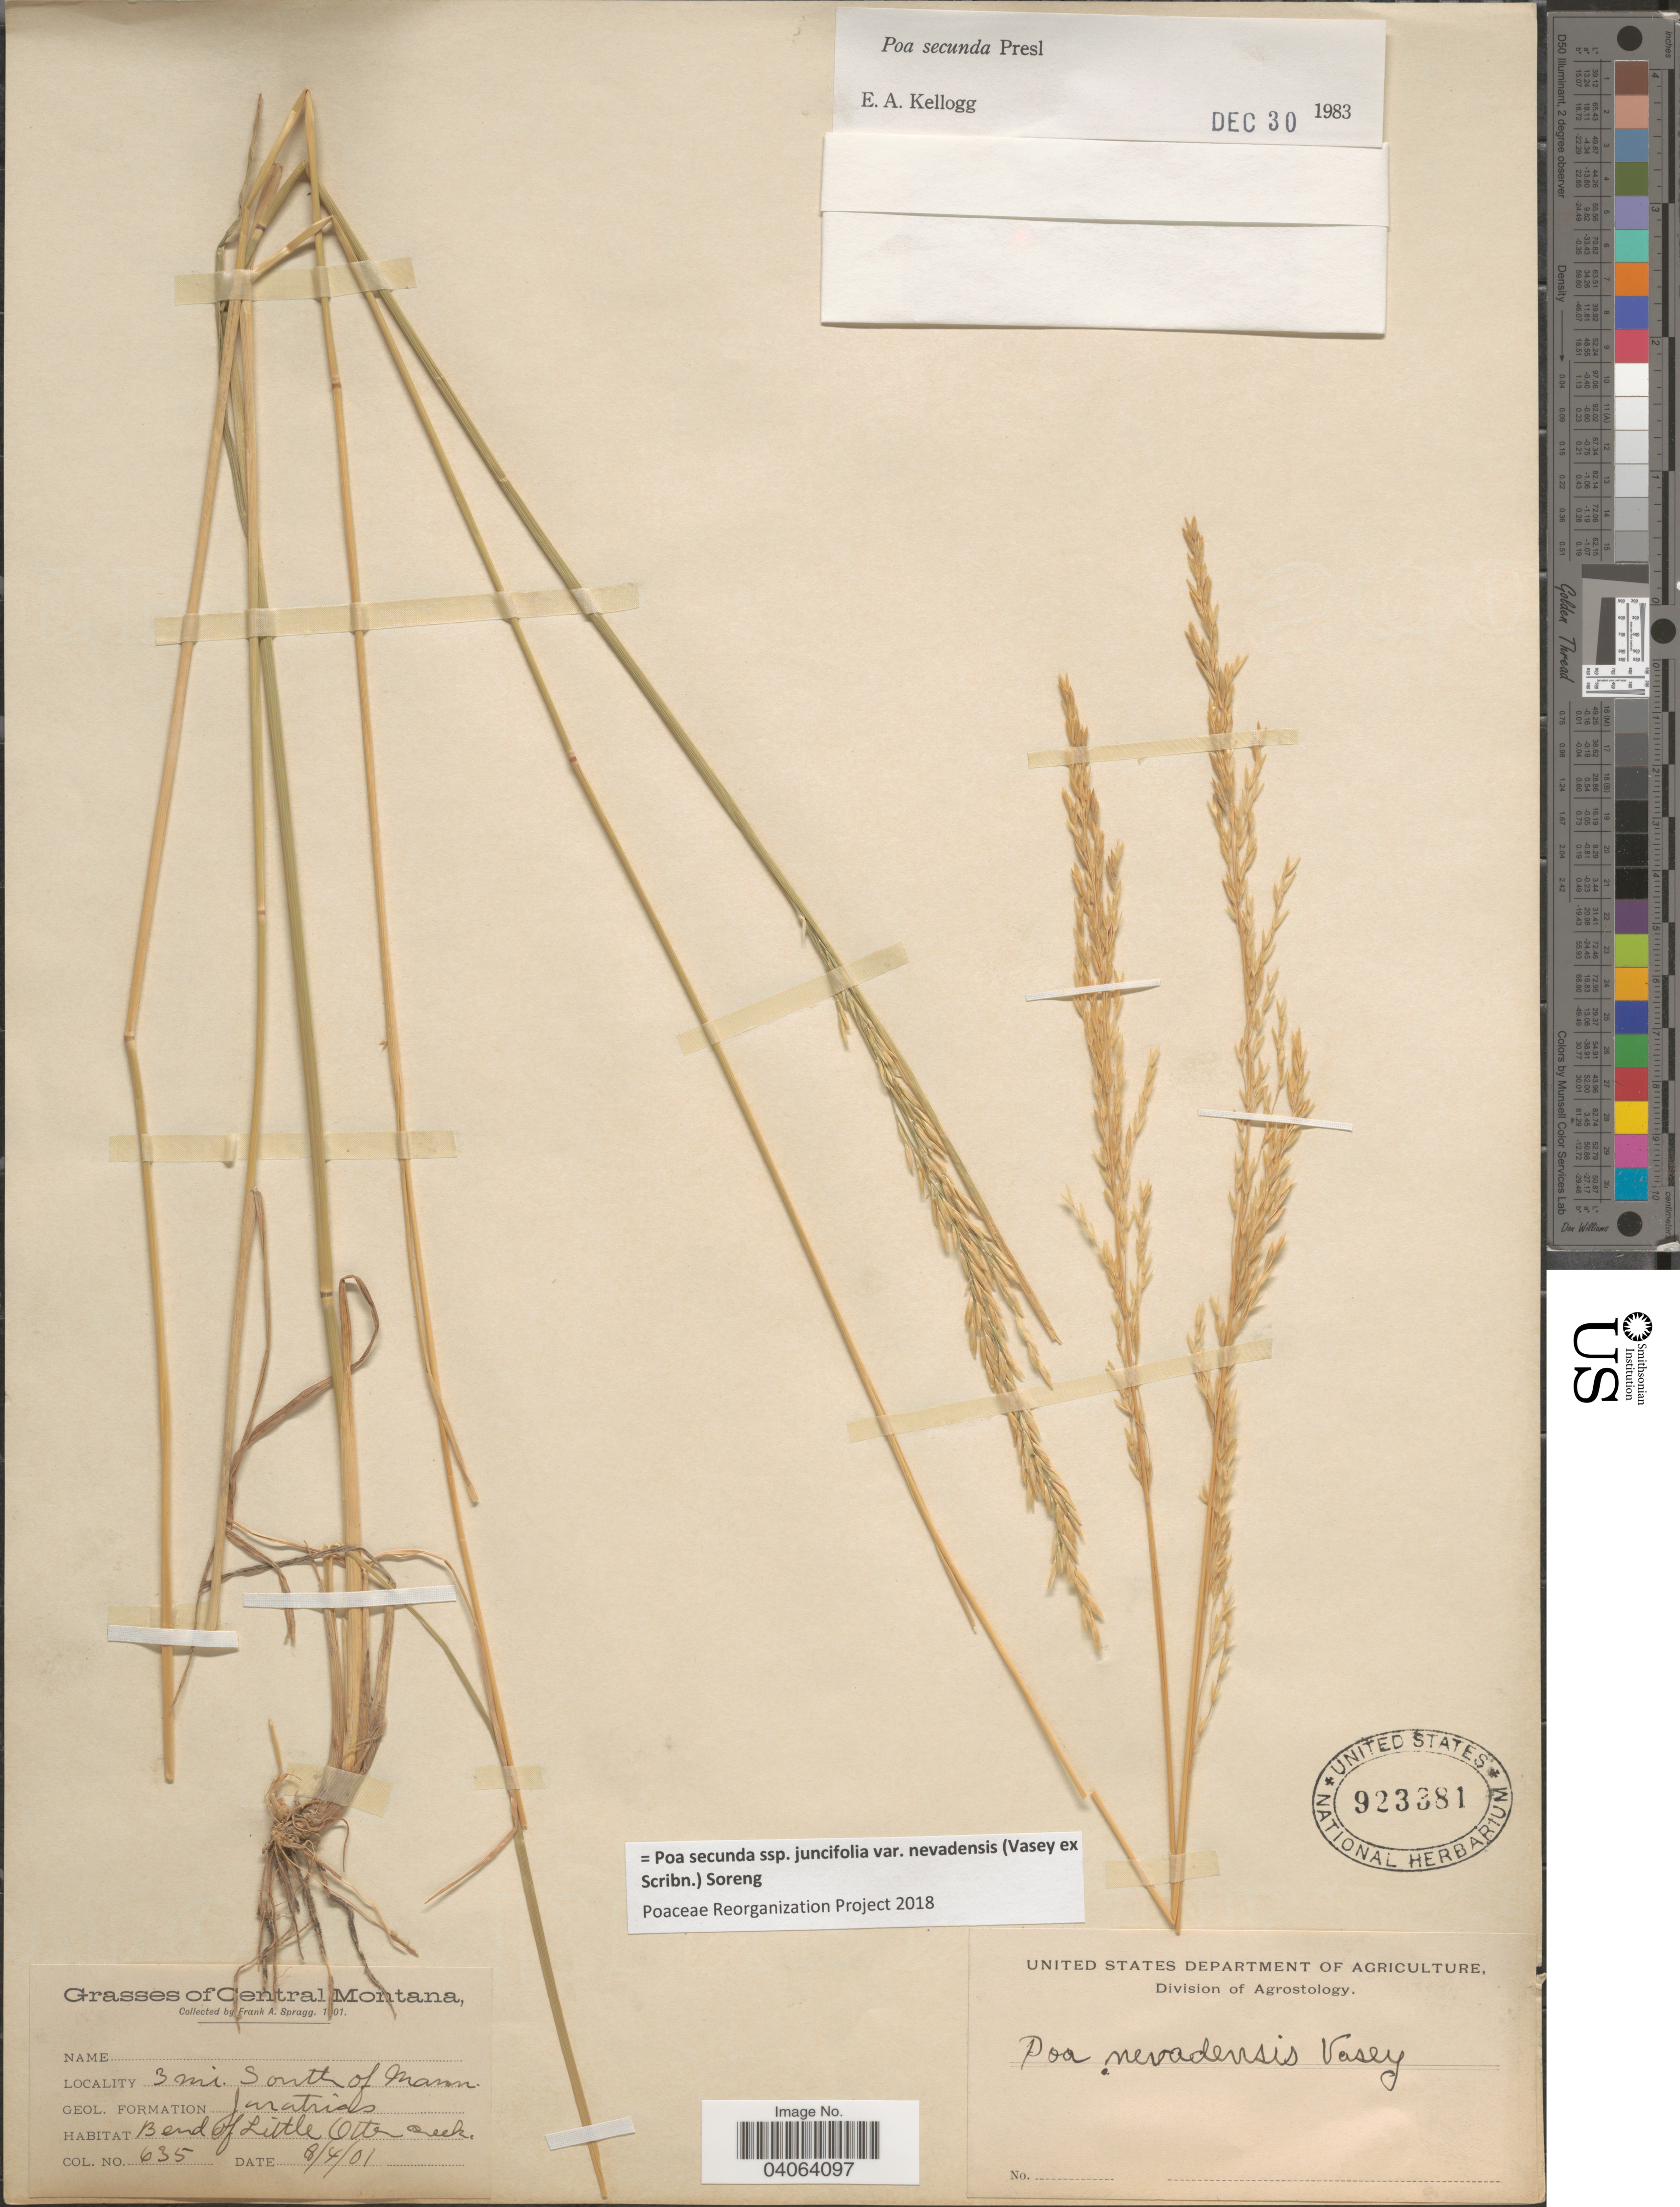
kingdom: Plantae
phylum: Tracheophyta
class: Liliopsida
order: Poales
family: Poaceae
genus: Poa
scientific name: Poa secunda subsp. juncifolia var. nevadensis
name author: (Vasey ex Scribn.) Soreng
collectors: F. Spragg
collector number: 635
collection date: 1901-04-18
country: United States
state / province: Montana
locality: Central Montana. 3 mi. South of Mann. Geol. Formation Juratrias. Bend of Little Otter Creek.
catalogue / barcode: US 923381